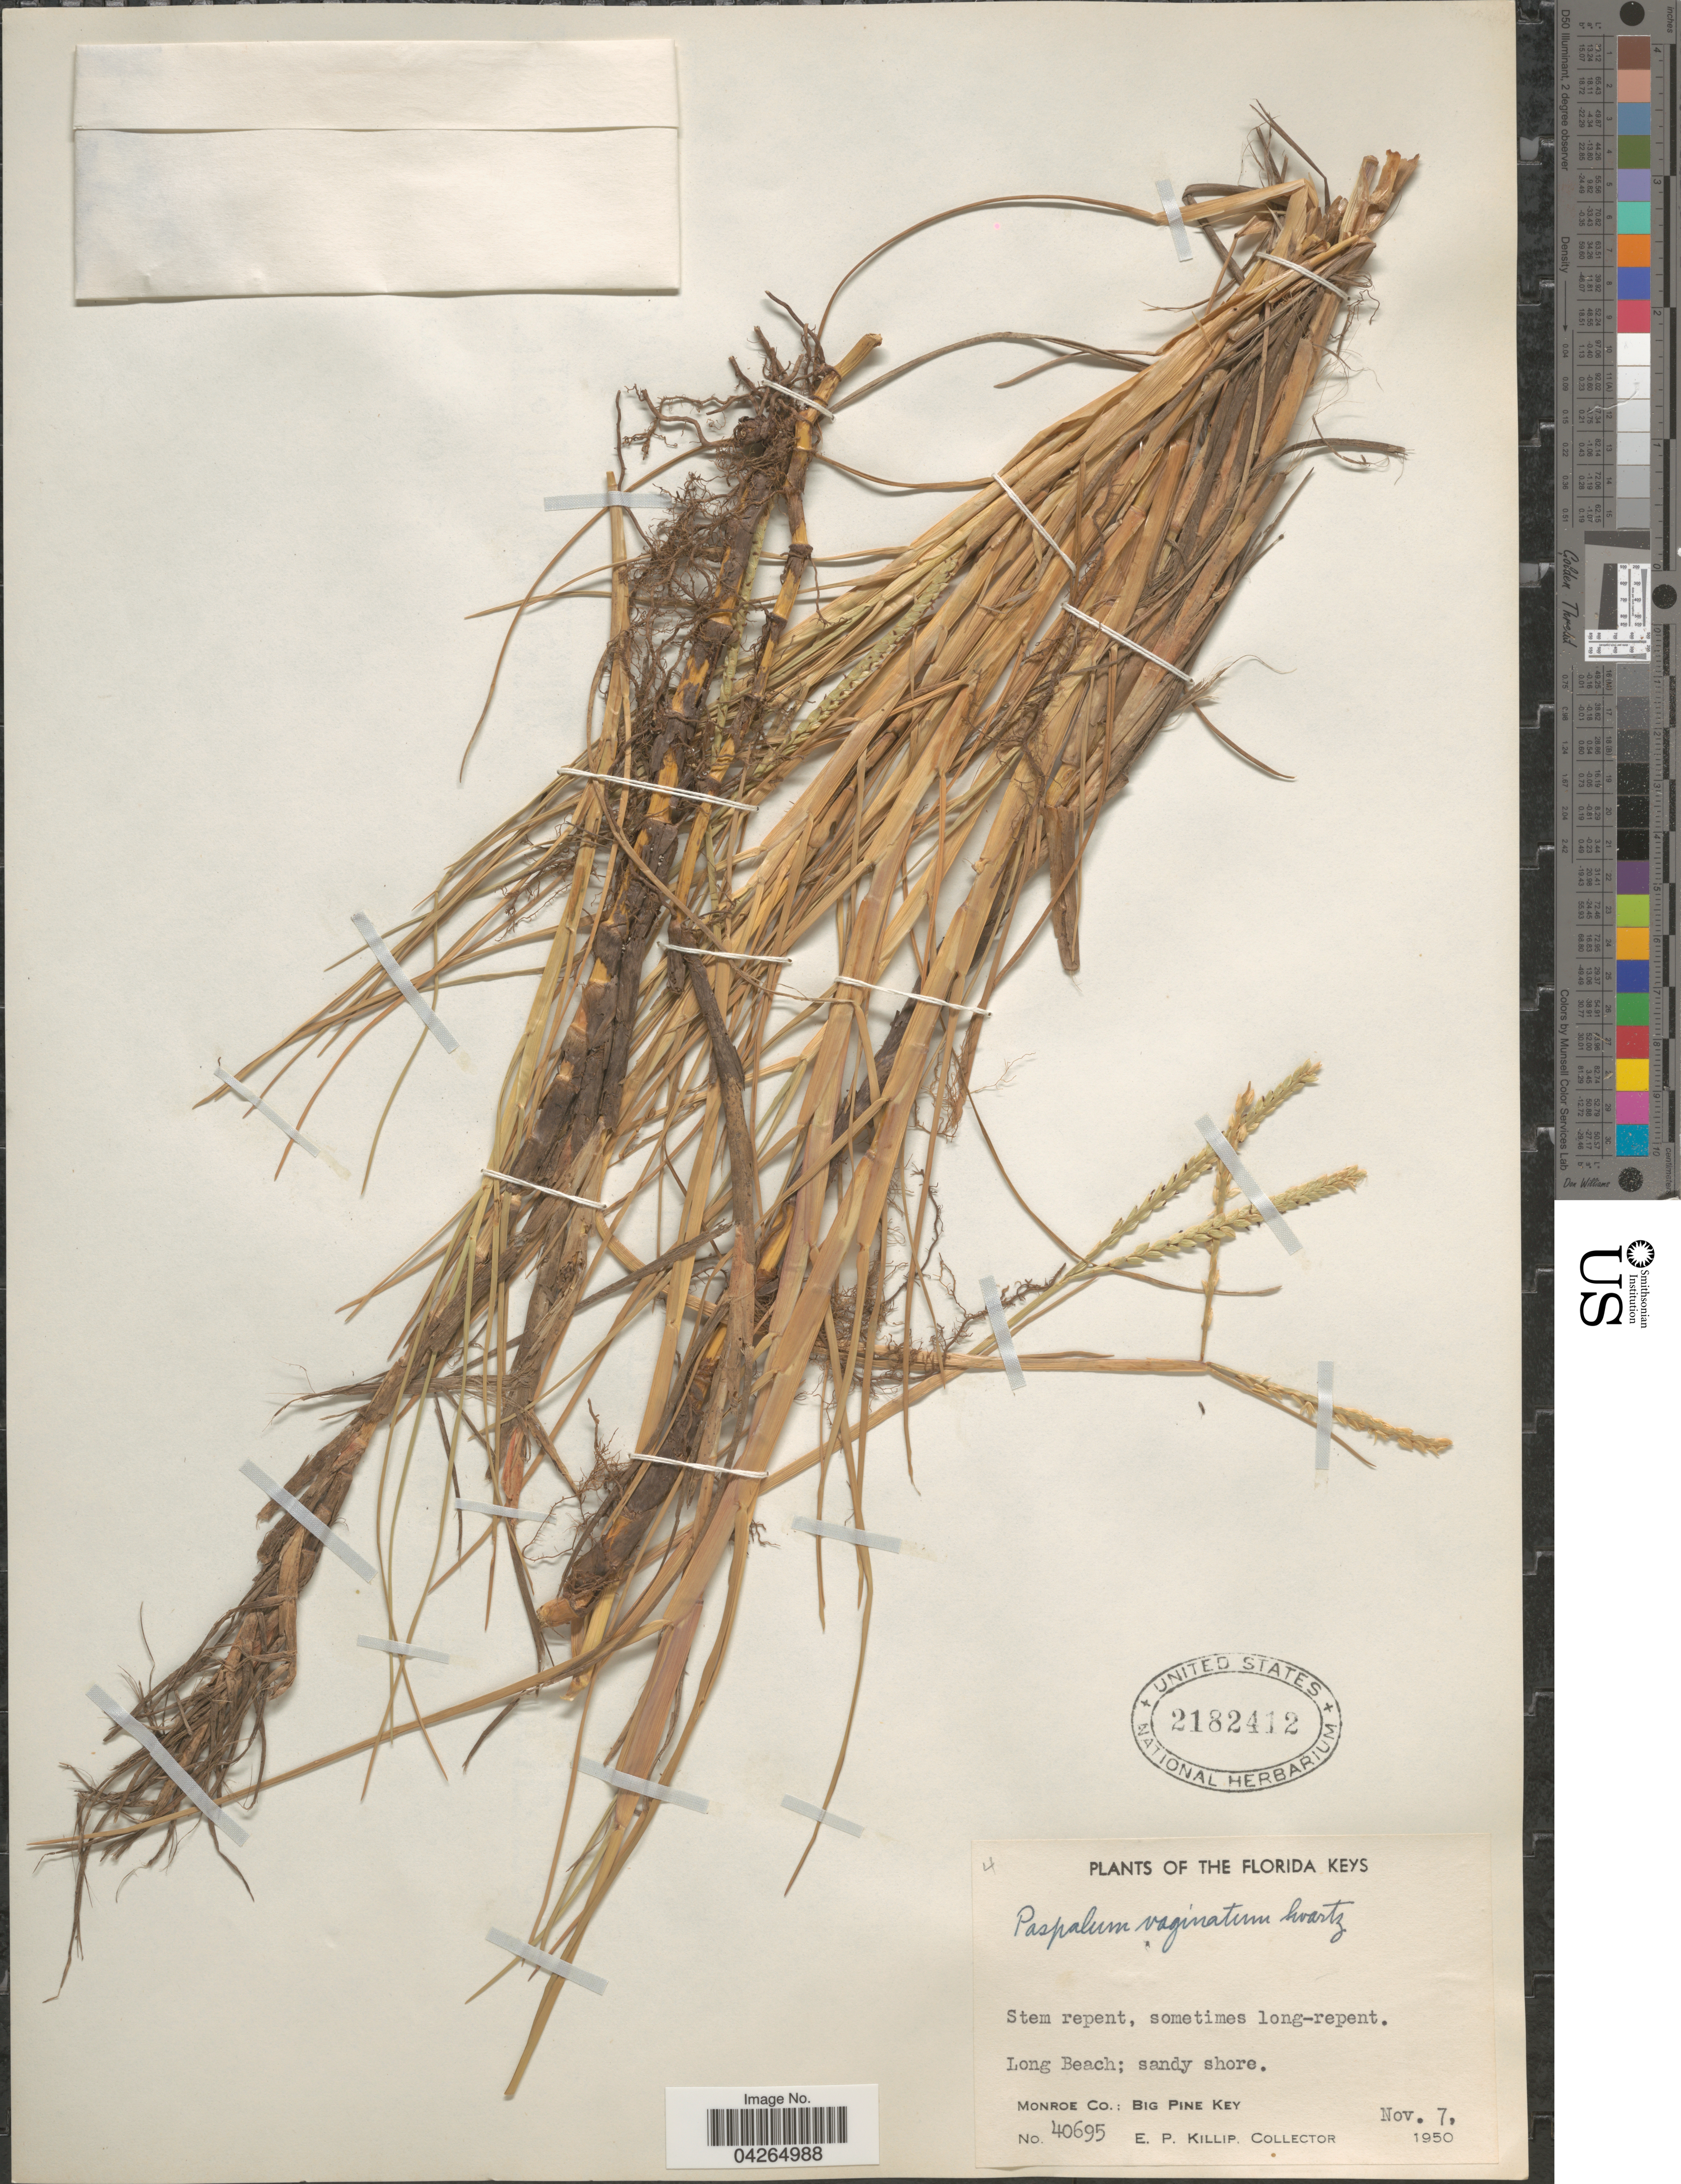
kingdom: Plantae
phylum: Tracheophyta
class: Liliopsida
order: Poales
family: Poaceae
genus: Paspalum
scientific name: Paspalum vaginatum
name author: Sw.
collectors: E. P. Killip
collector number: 40695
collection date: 1950-11-07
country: United States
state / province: Florida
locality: Florida Keys. Long Beach. Monroe Co.: Big Pine Key.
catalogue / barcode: US 2182412